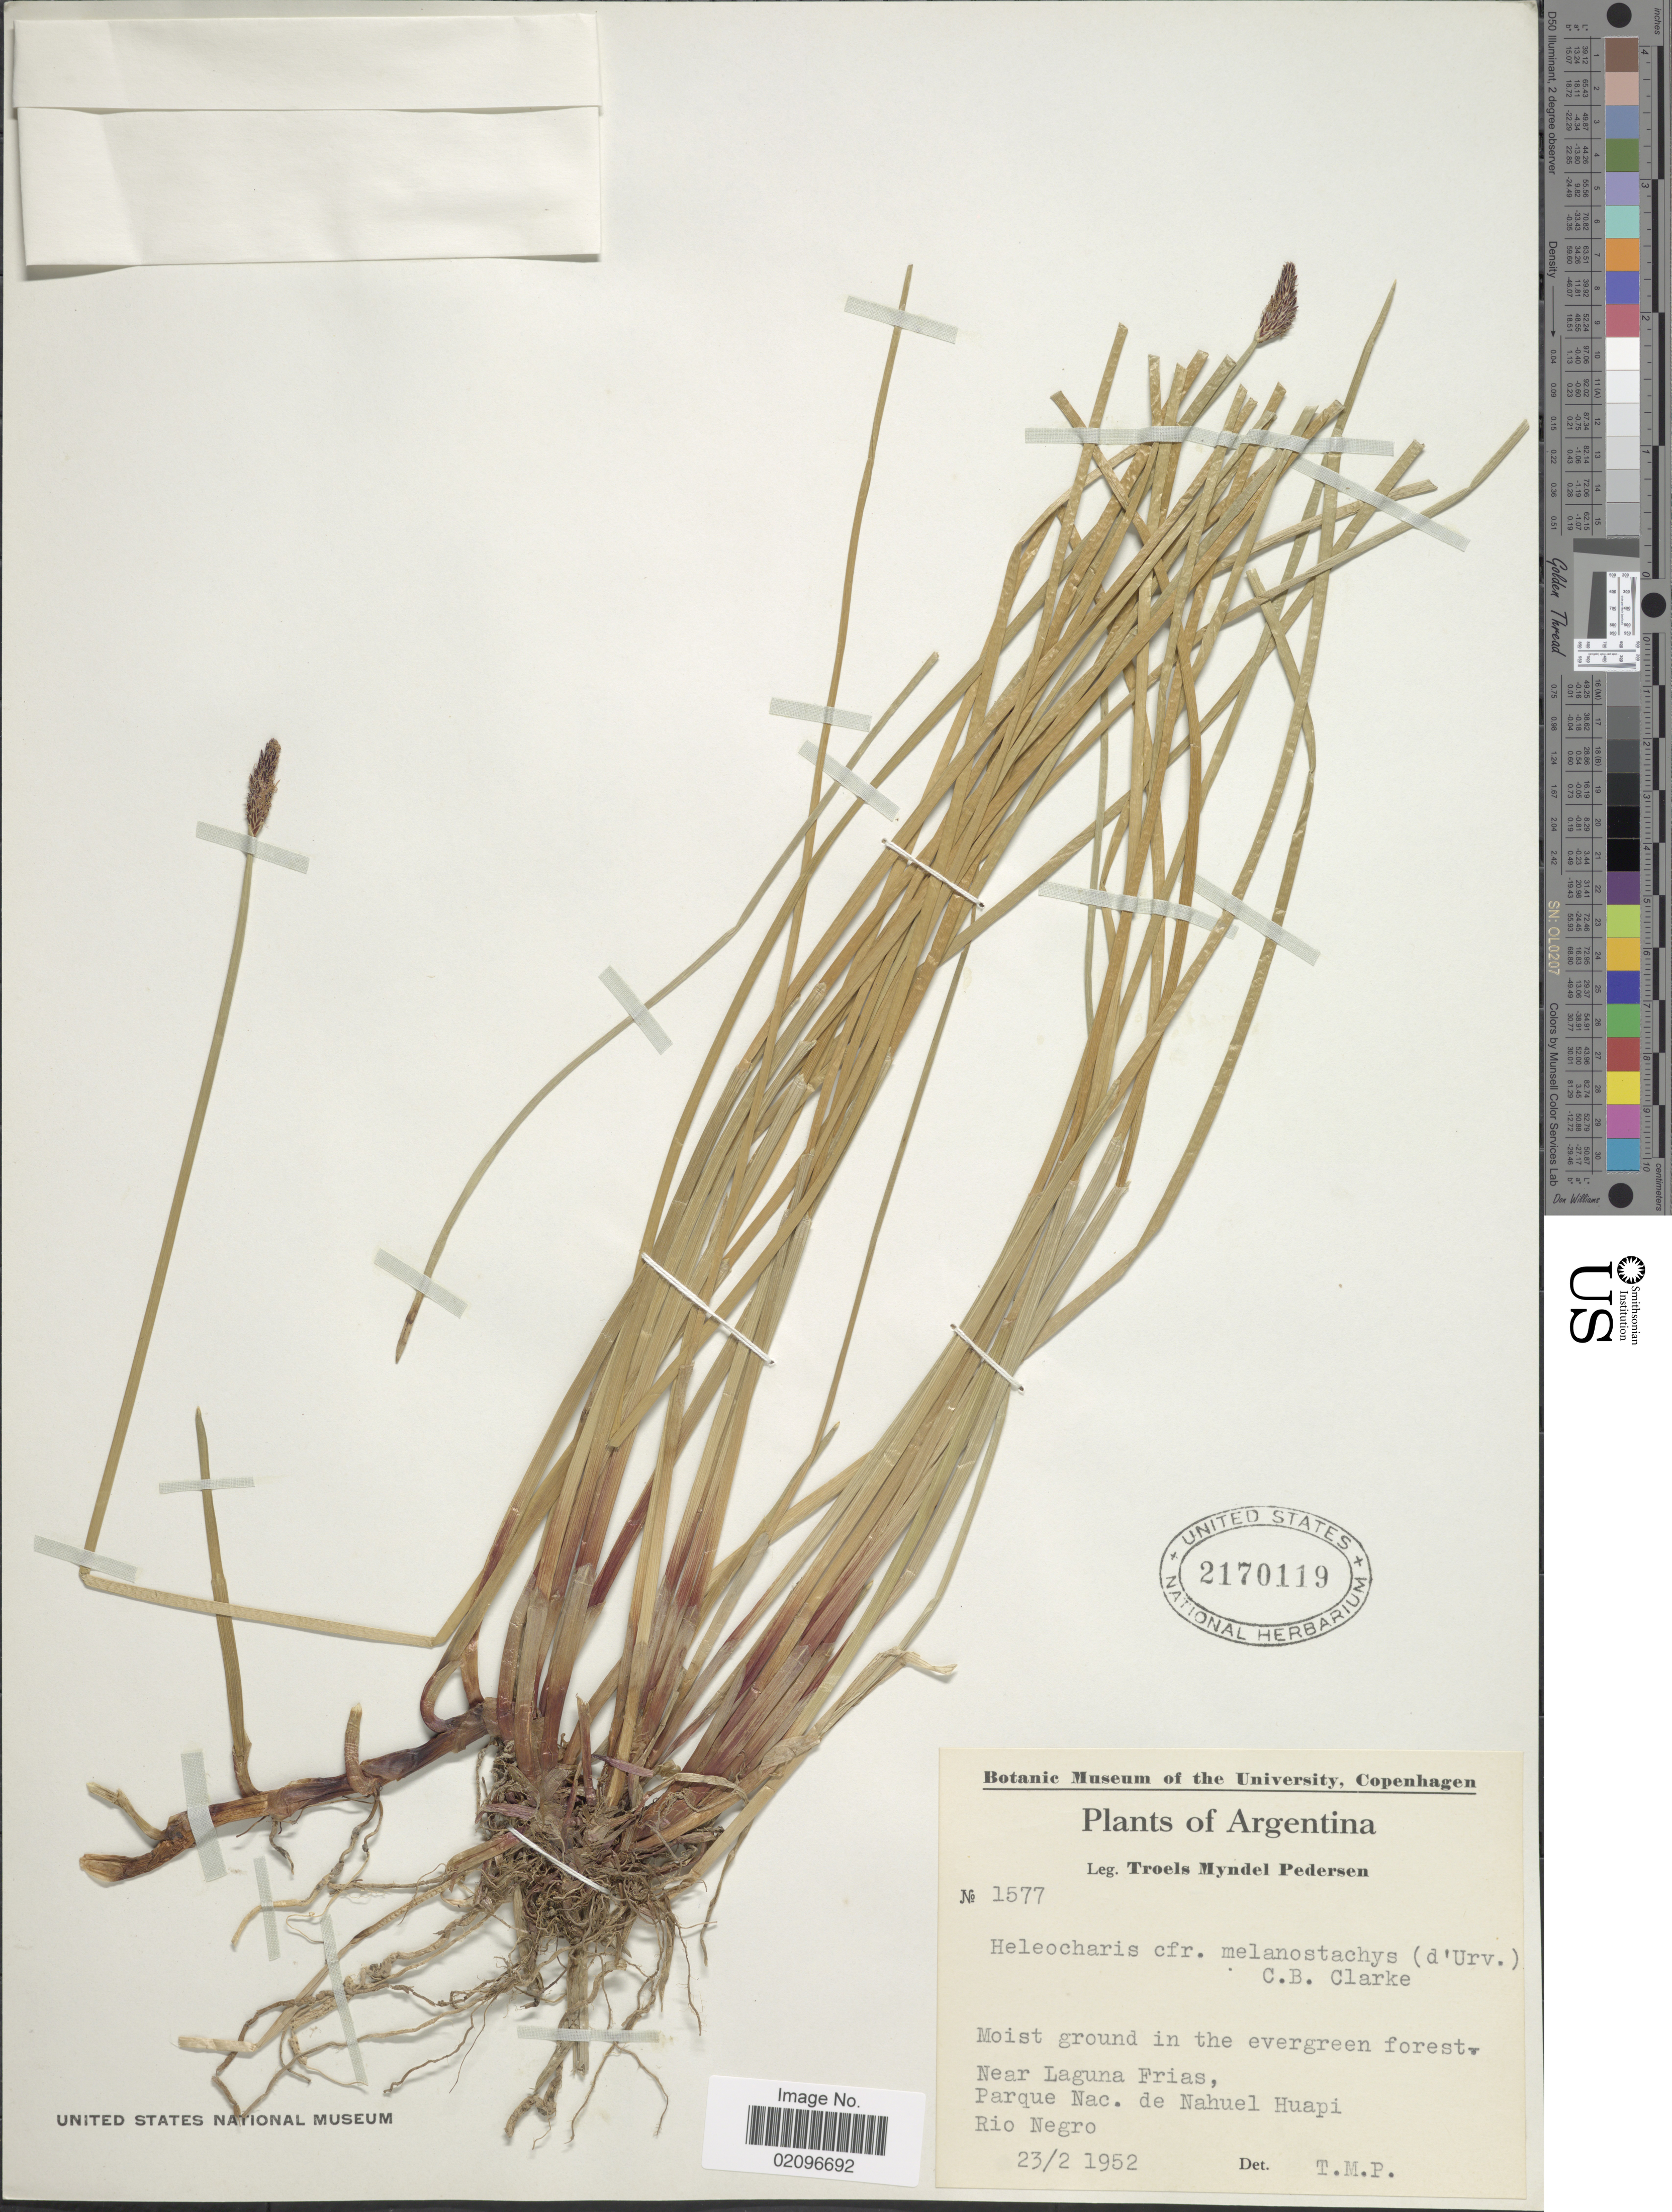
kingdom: Plantae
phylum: Tracheophyta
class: Liliopsida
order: Poales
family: Cyperaceae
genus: Eleocharis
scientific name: Eleocharis melanostachys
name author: (d'Urv.) C.B. Clarke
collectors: T. Pederson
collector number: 1577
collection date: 1952-02-23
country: Argentina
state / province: Rio Negro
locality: Moist ground in the evergreen forest, Near Laguna Frias, Parque Nac. de Nahuel Huapi, Rio Negro.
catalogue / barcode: US 2170119